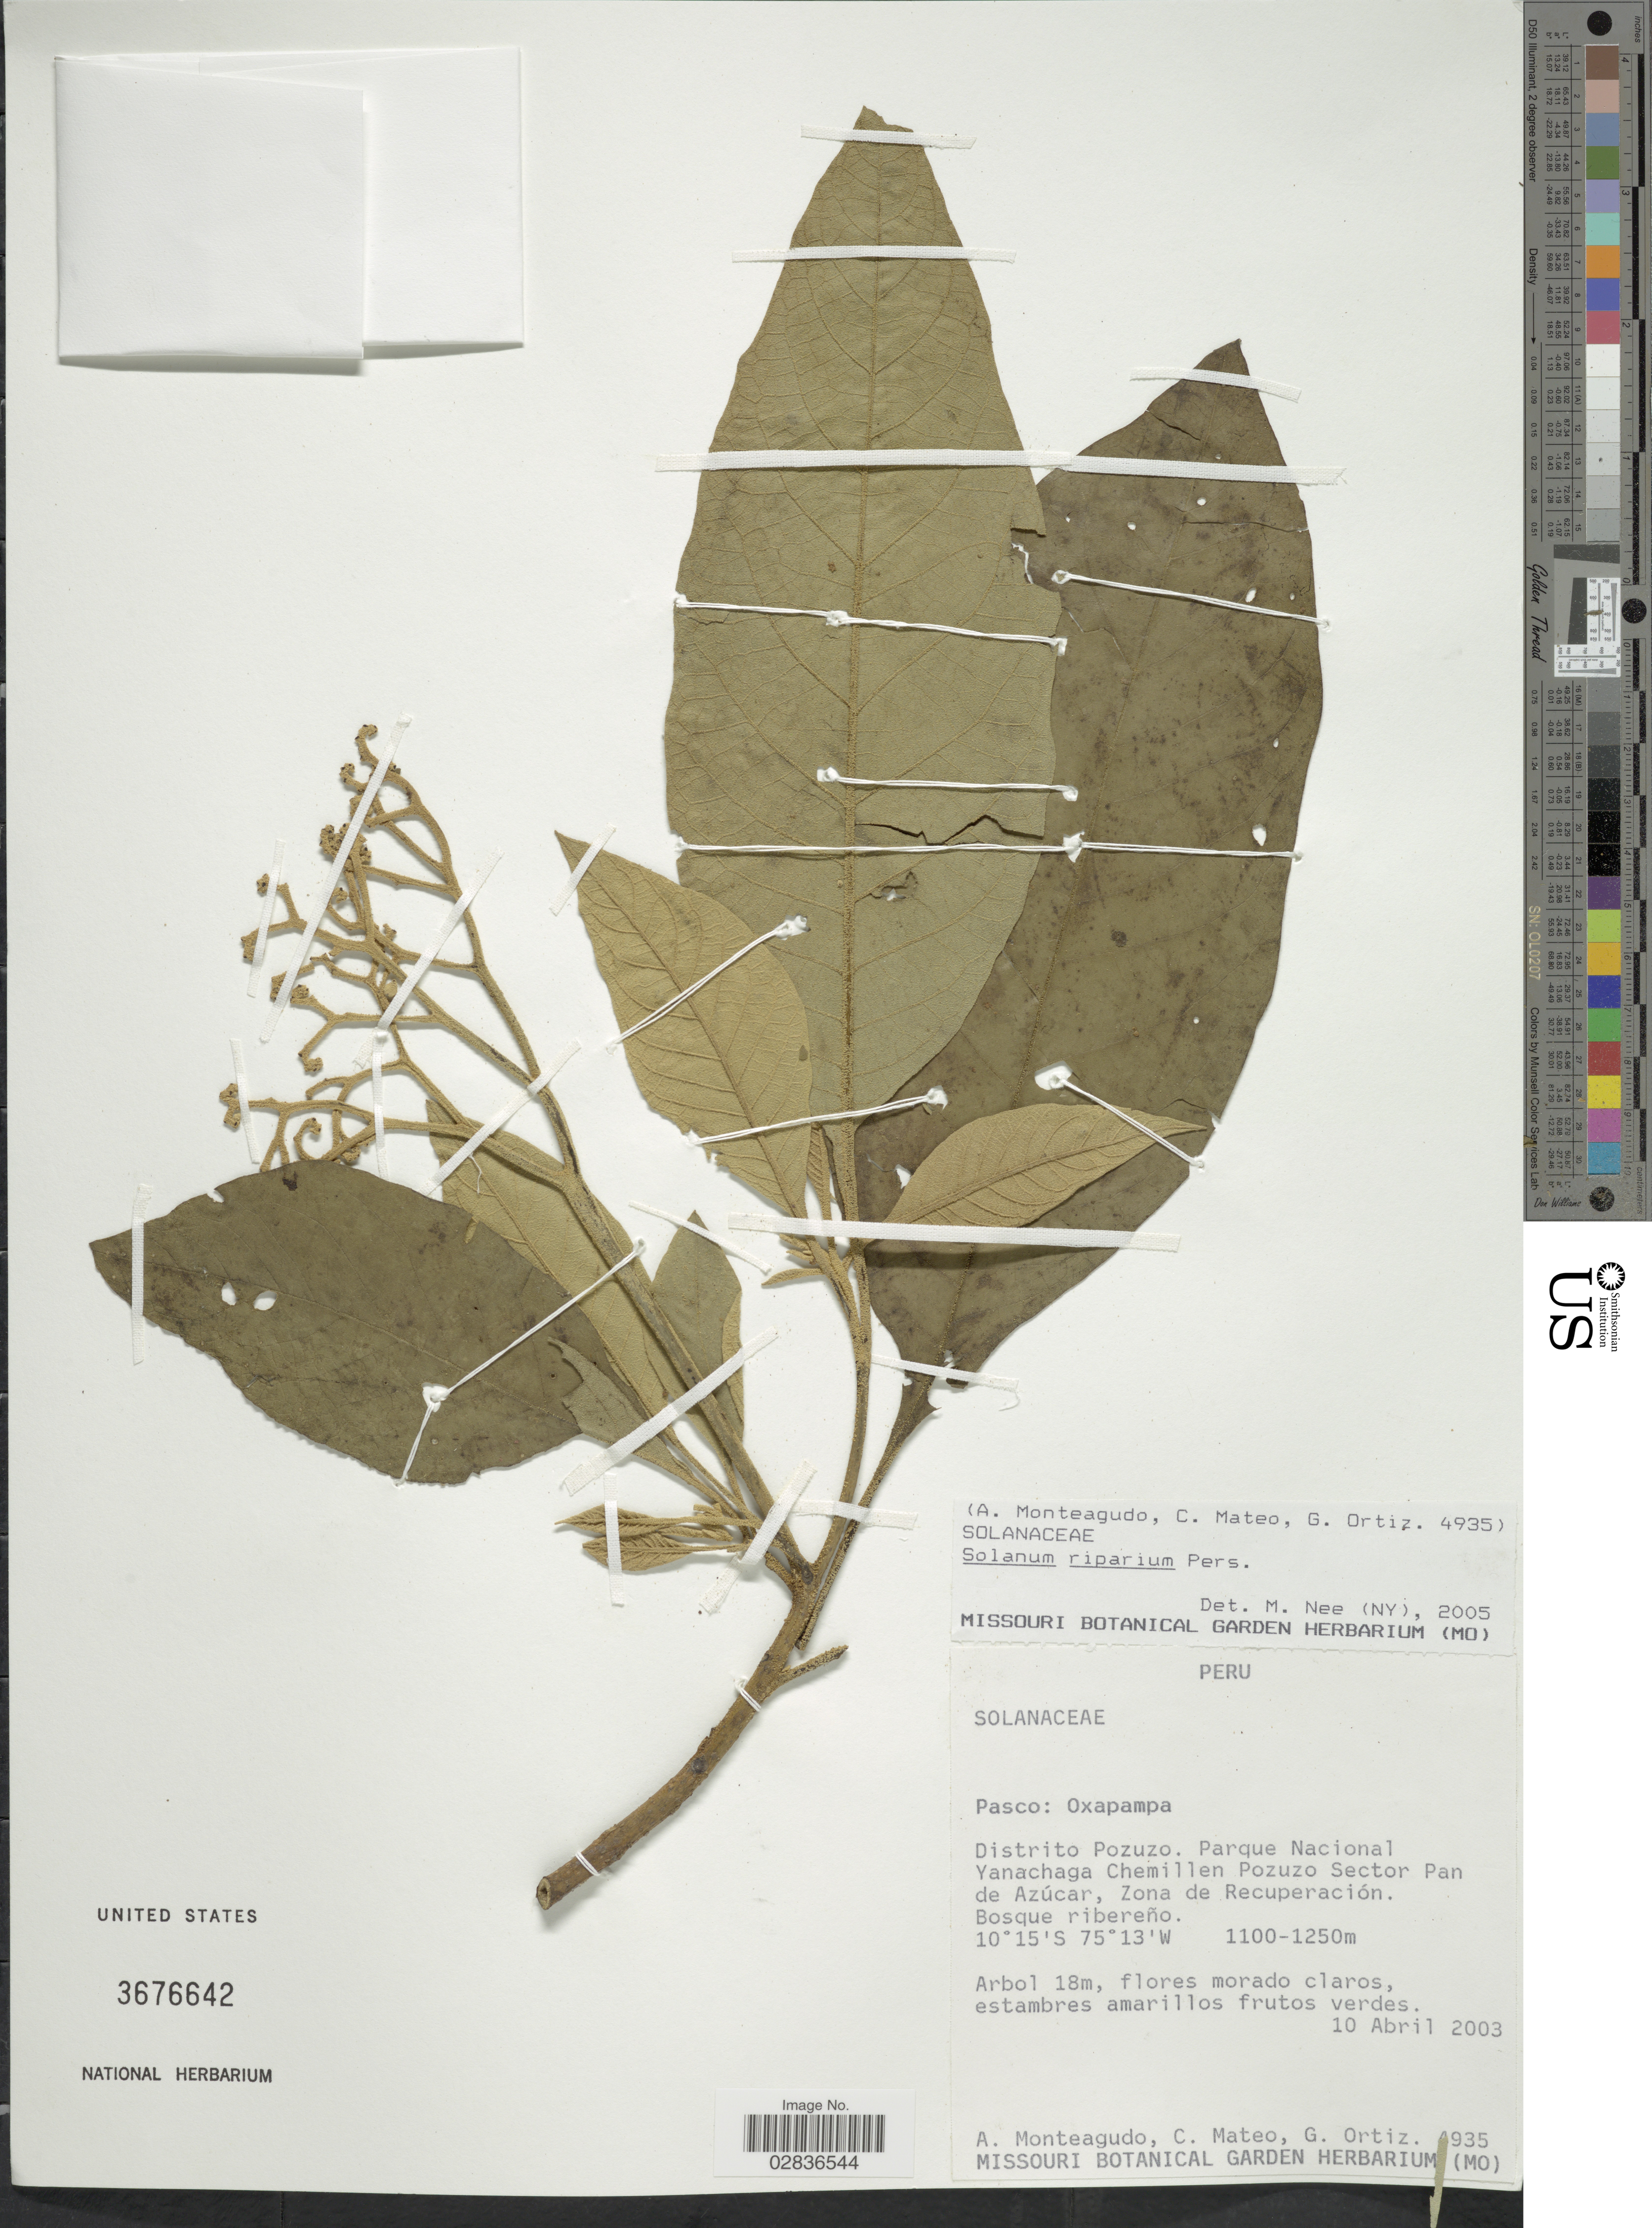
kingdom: Plantae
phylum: Tracheophyta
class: Magnoliopsida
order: Solanales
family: Solanaceae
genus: Solanum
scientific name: Solanum riparium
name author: Pers.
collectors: A. Monteagudo, C. Mateo & G. Ortiz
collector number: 4935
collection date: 2003-04-10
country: Peru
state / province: Pasco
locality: Pasco: Oxapampa. Distrito Pozuzo. Parque Nacional Yanachaga Chemillen Pozuzo Sector Pan de Azúcar, Zona de Recuperación.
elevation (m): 1100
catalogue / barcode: US 3676642